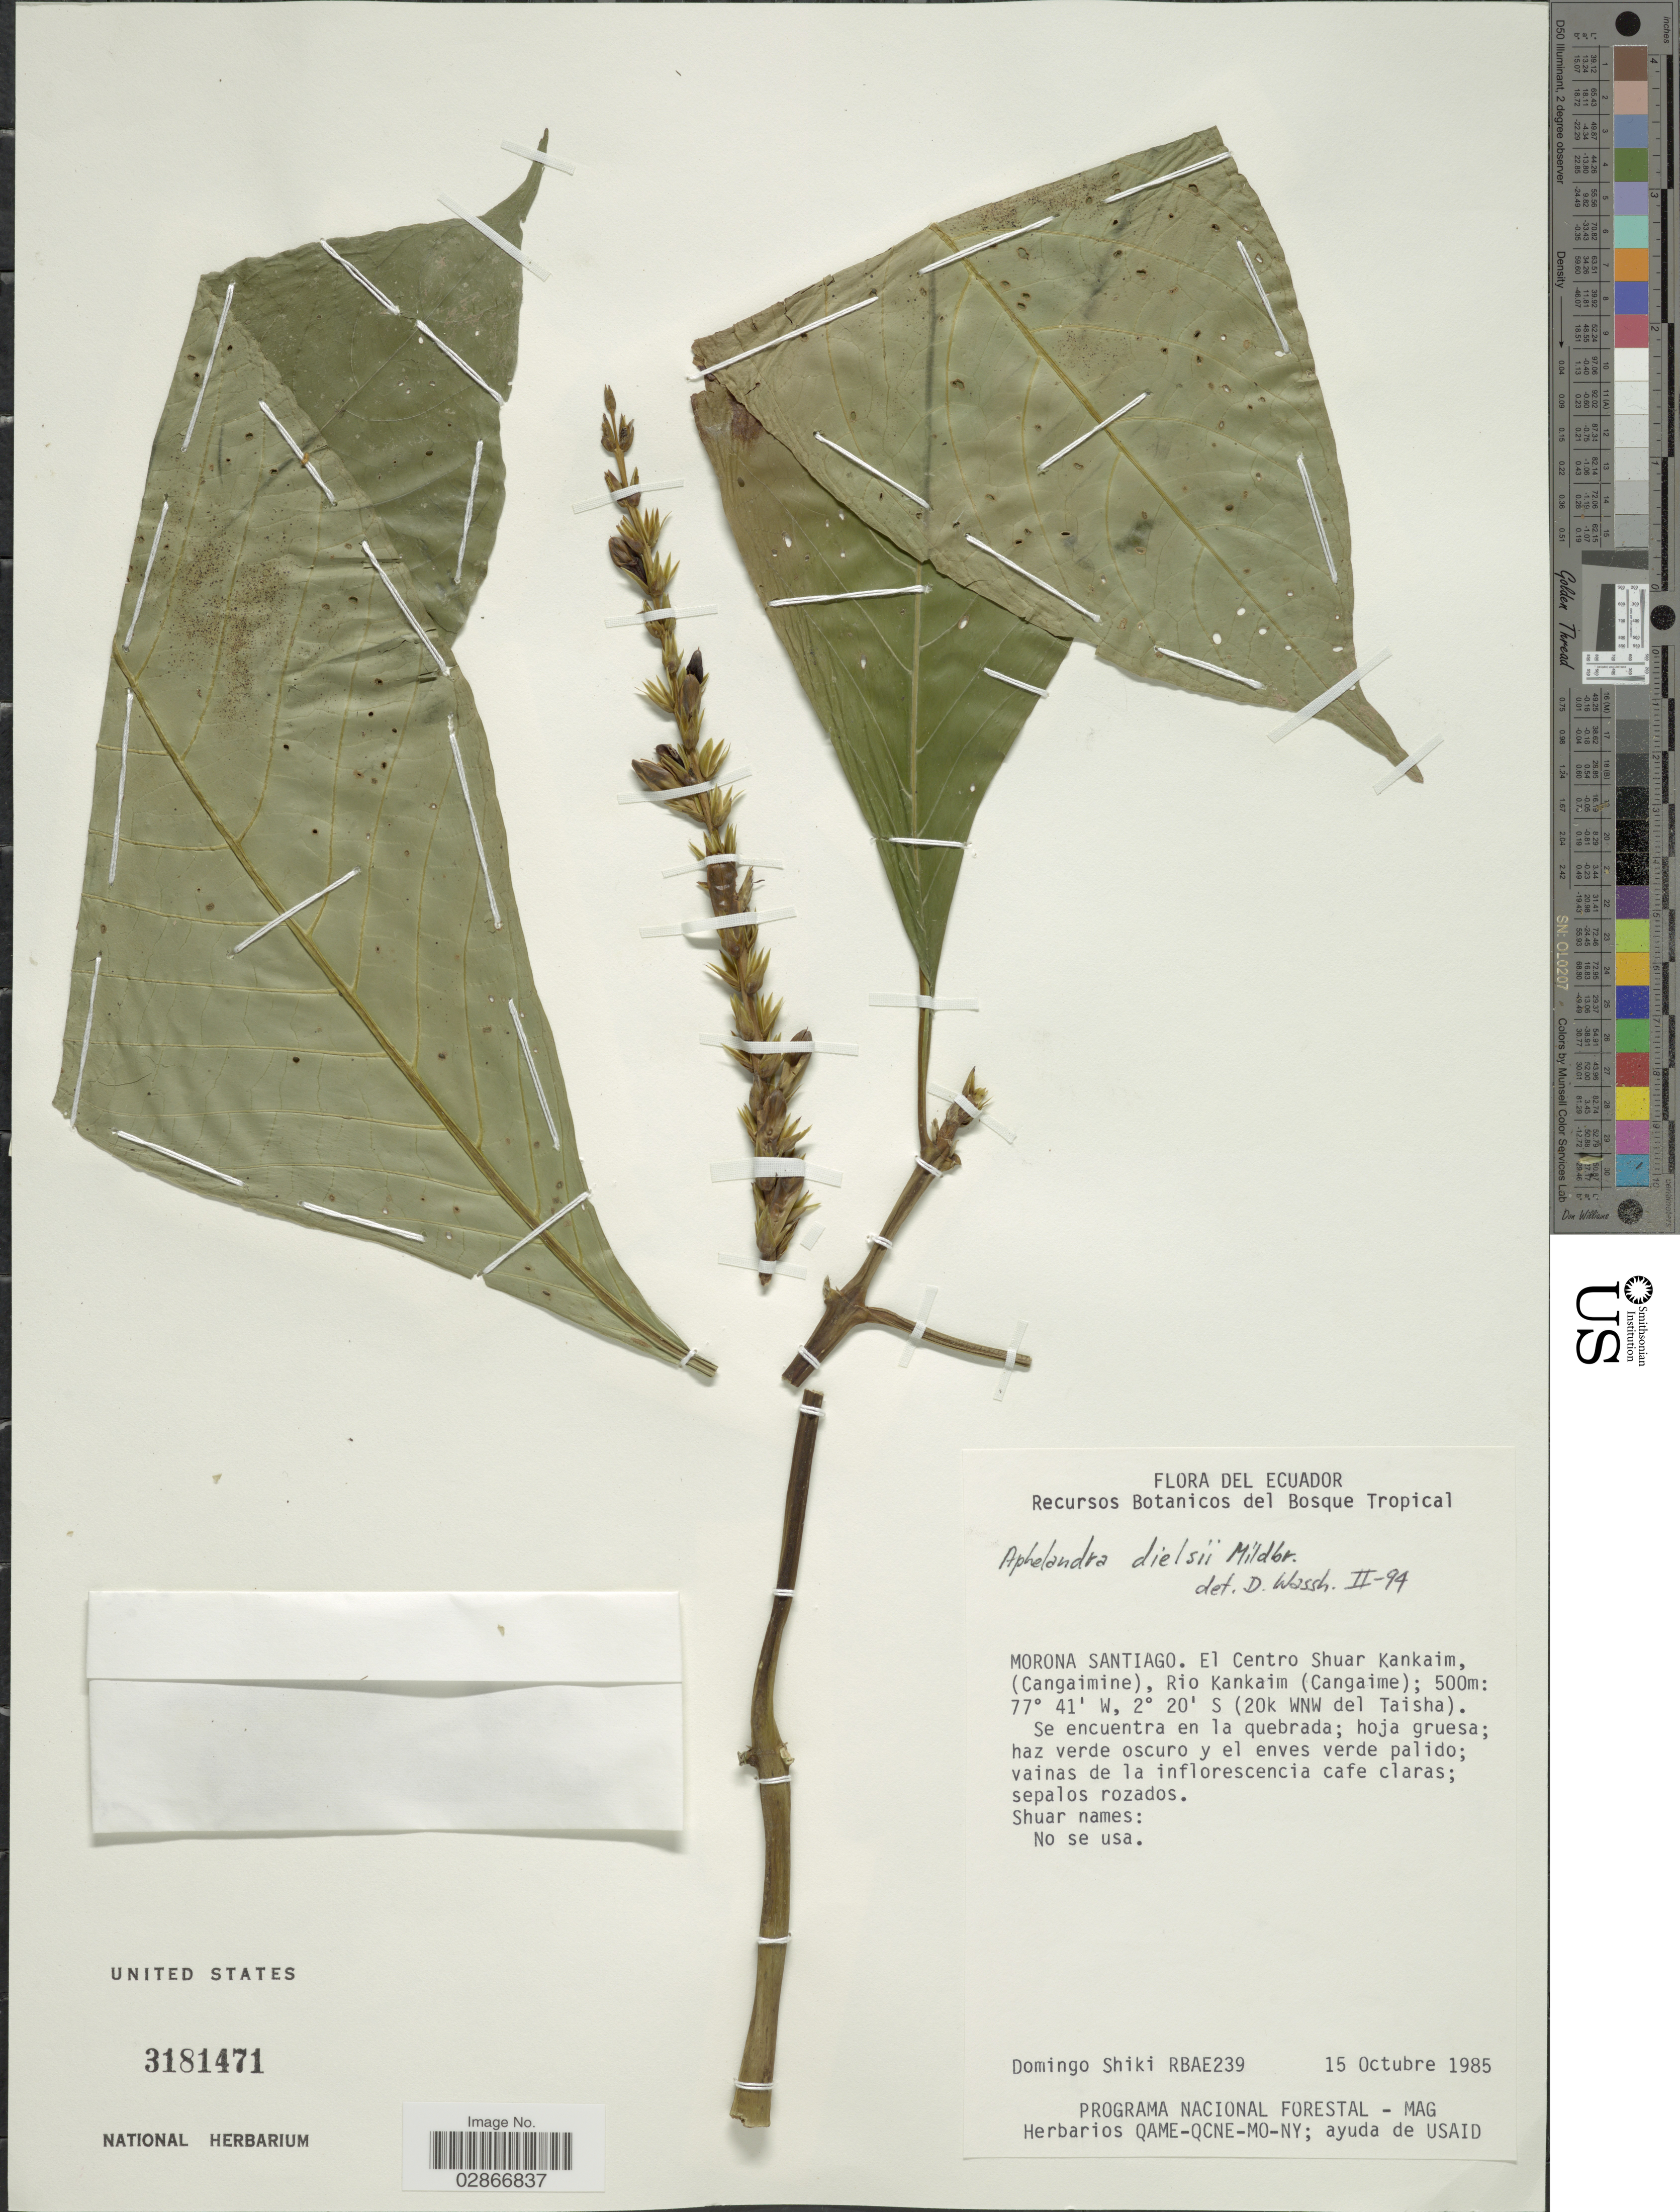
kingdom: Plantae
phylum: Tracheophyta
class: Magnoliopsida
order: Lamiales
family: Acanthaceae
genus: Aphelandra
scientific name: Aphelandra dielsii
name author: Mildbr.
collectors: D. Shiki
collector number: RBAE239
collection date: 1985-10-15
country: Ecuador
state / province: Morona-Santiago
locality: El Centro Shuar Kankaim, (Cangaimine), Rio Kankaim (Cangaime) (20k WNW del Taisha).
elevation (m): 500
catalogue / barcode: US 3181471